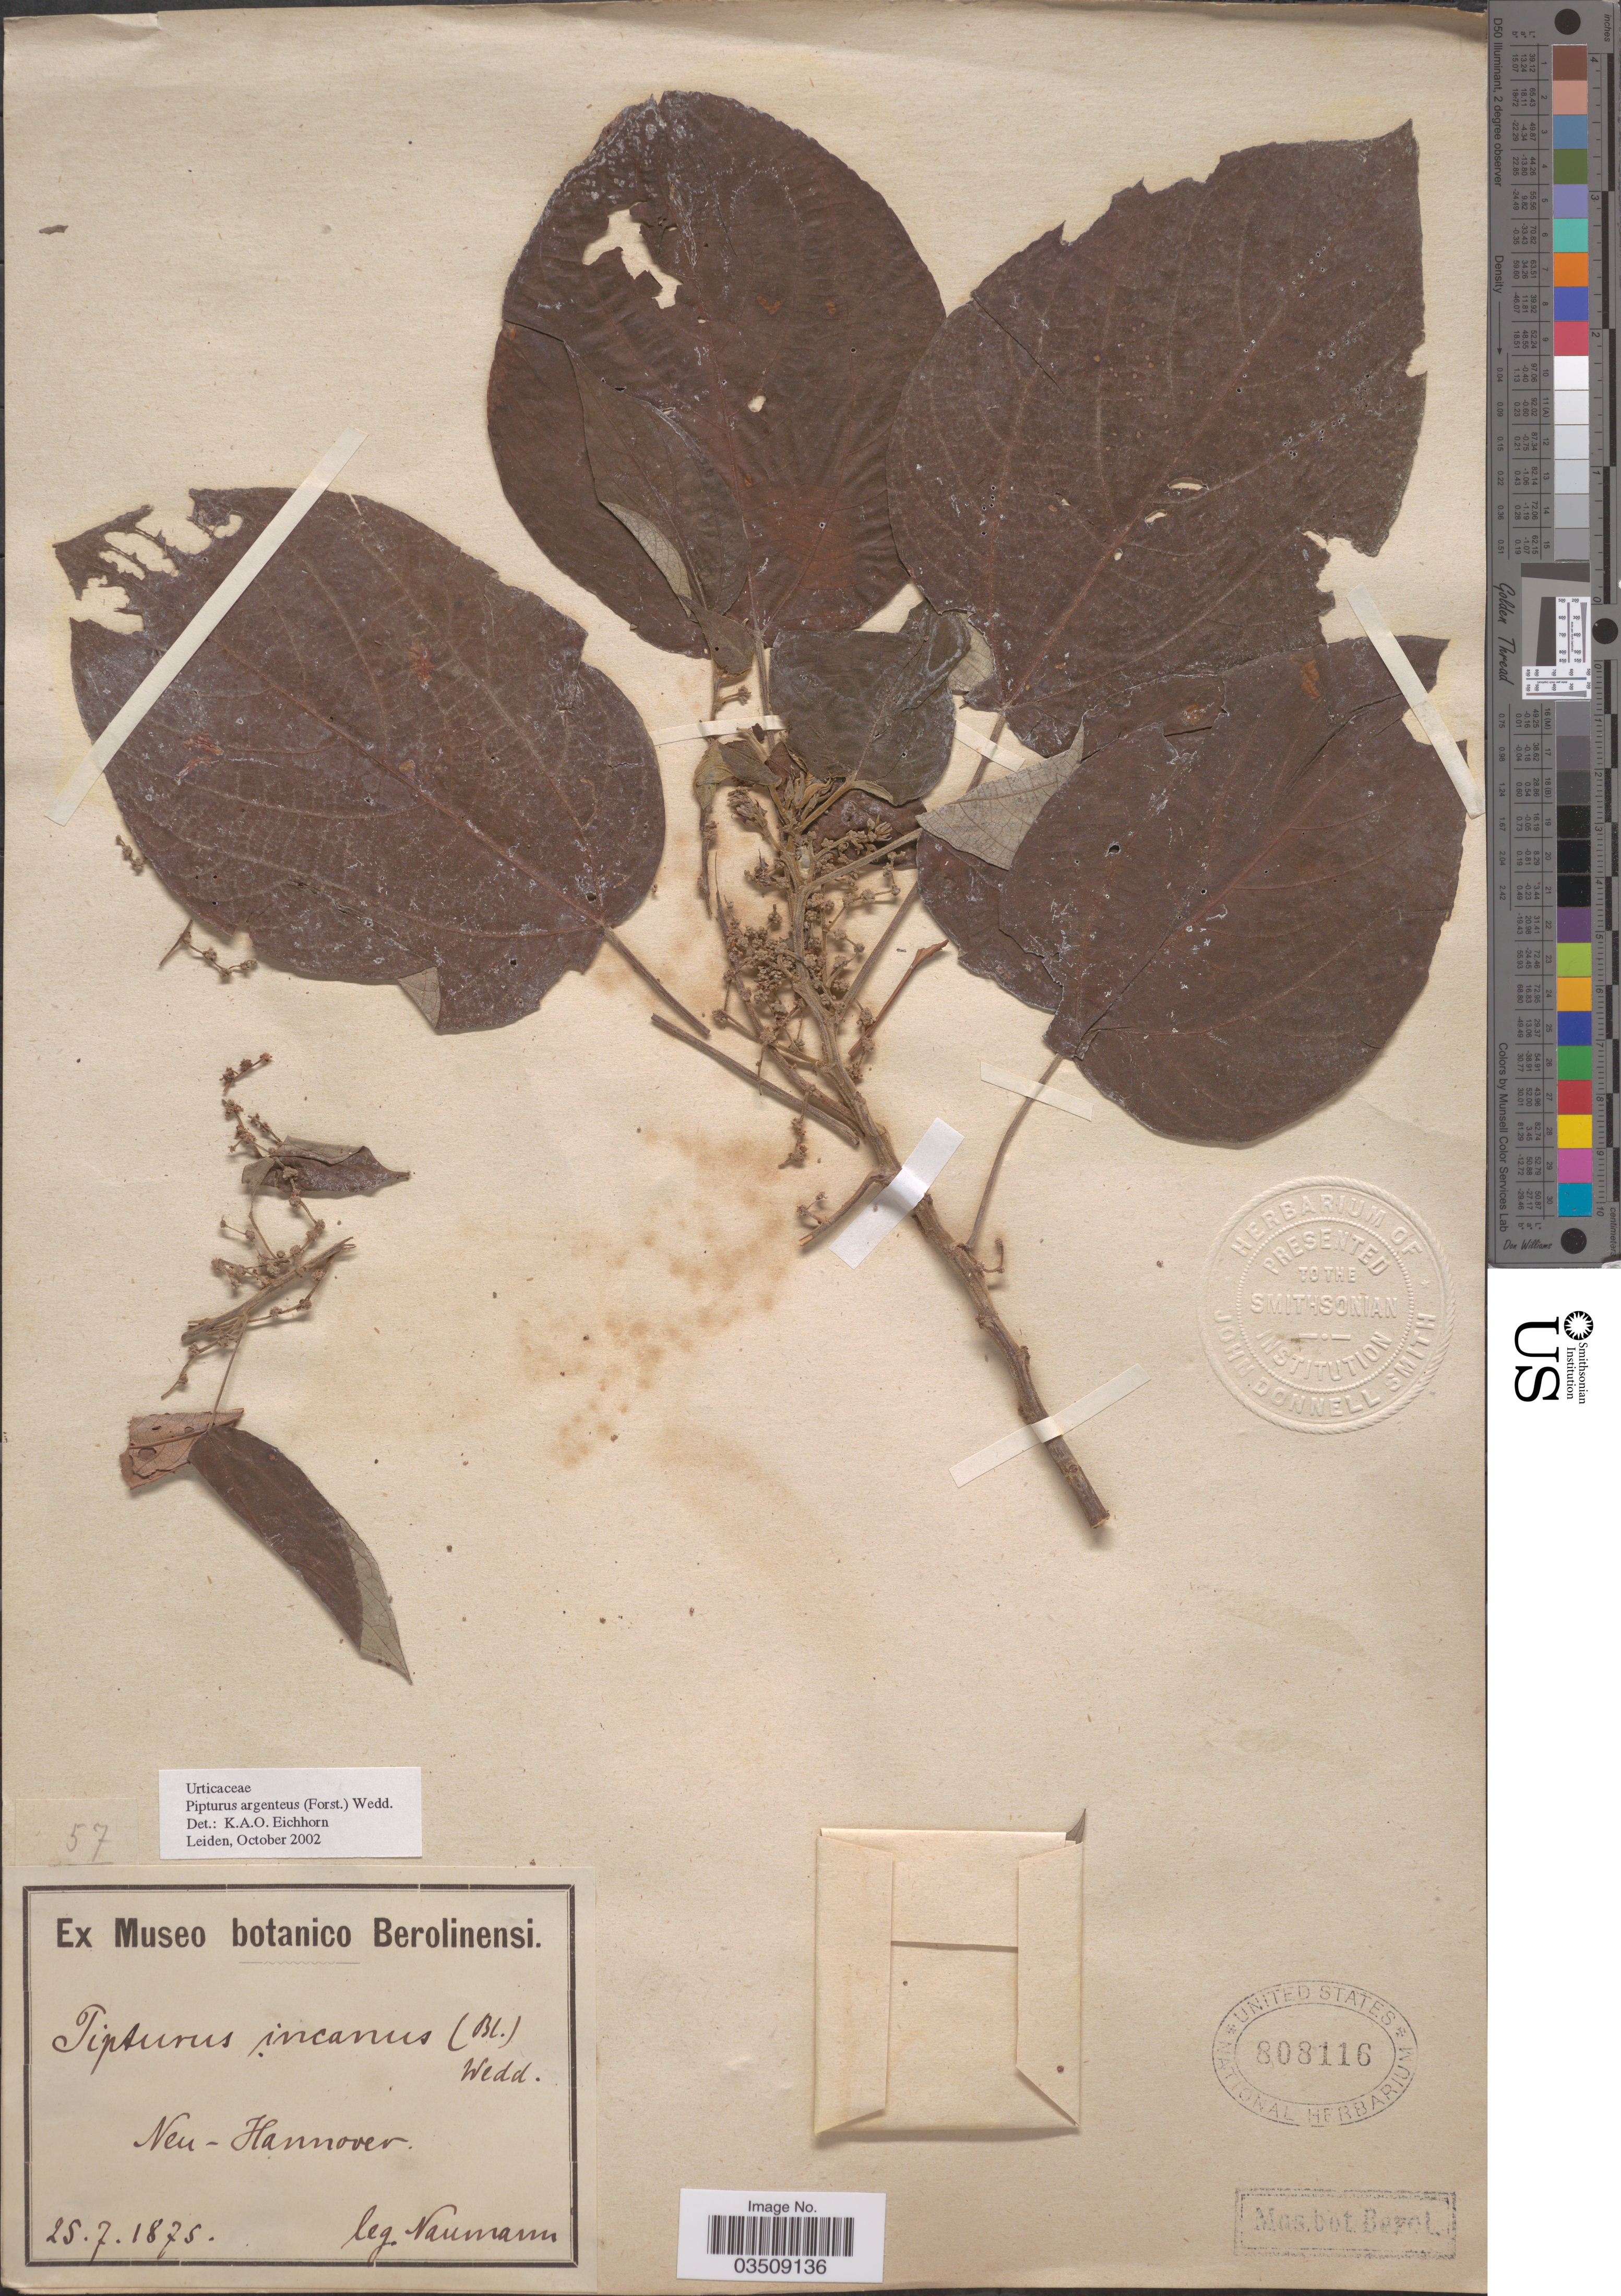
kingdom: Plantae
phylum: Tracheophyta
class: Magnoliopsida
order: Rosales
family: Urticaceae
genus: Pipturus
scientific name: Pipturus argenteus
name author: (G. Forst.) Wedd.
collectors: -. Naumann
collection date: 1875-07-25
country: Germany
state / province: Niedersachsen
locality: Neu - Hannover.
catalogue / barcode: US 808116